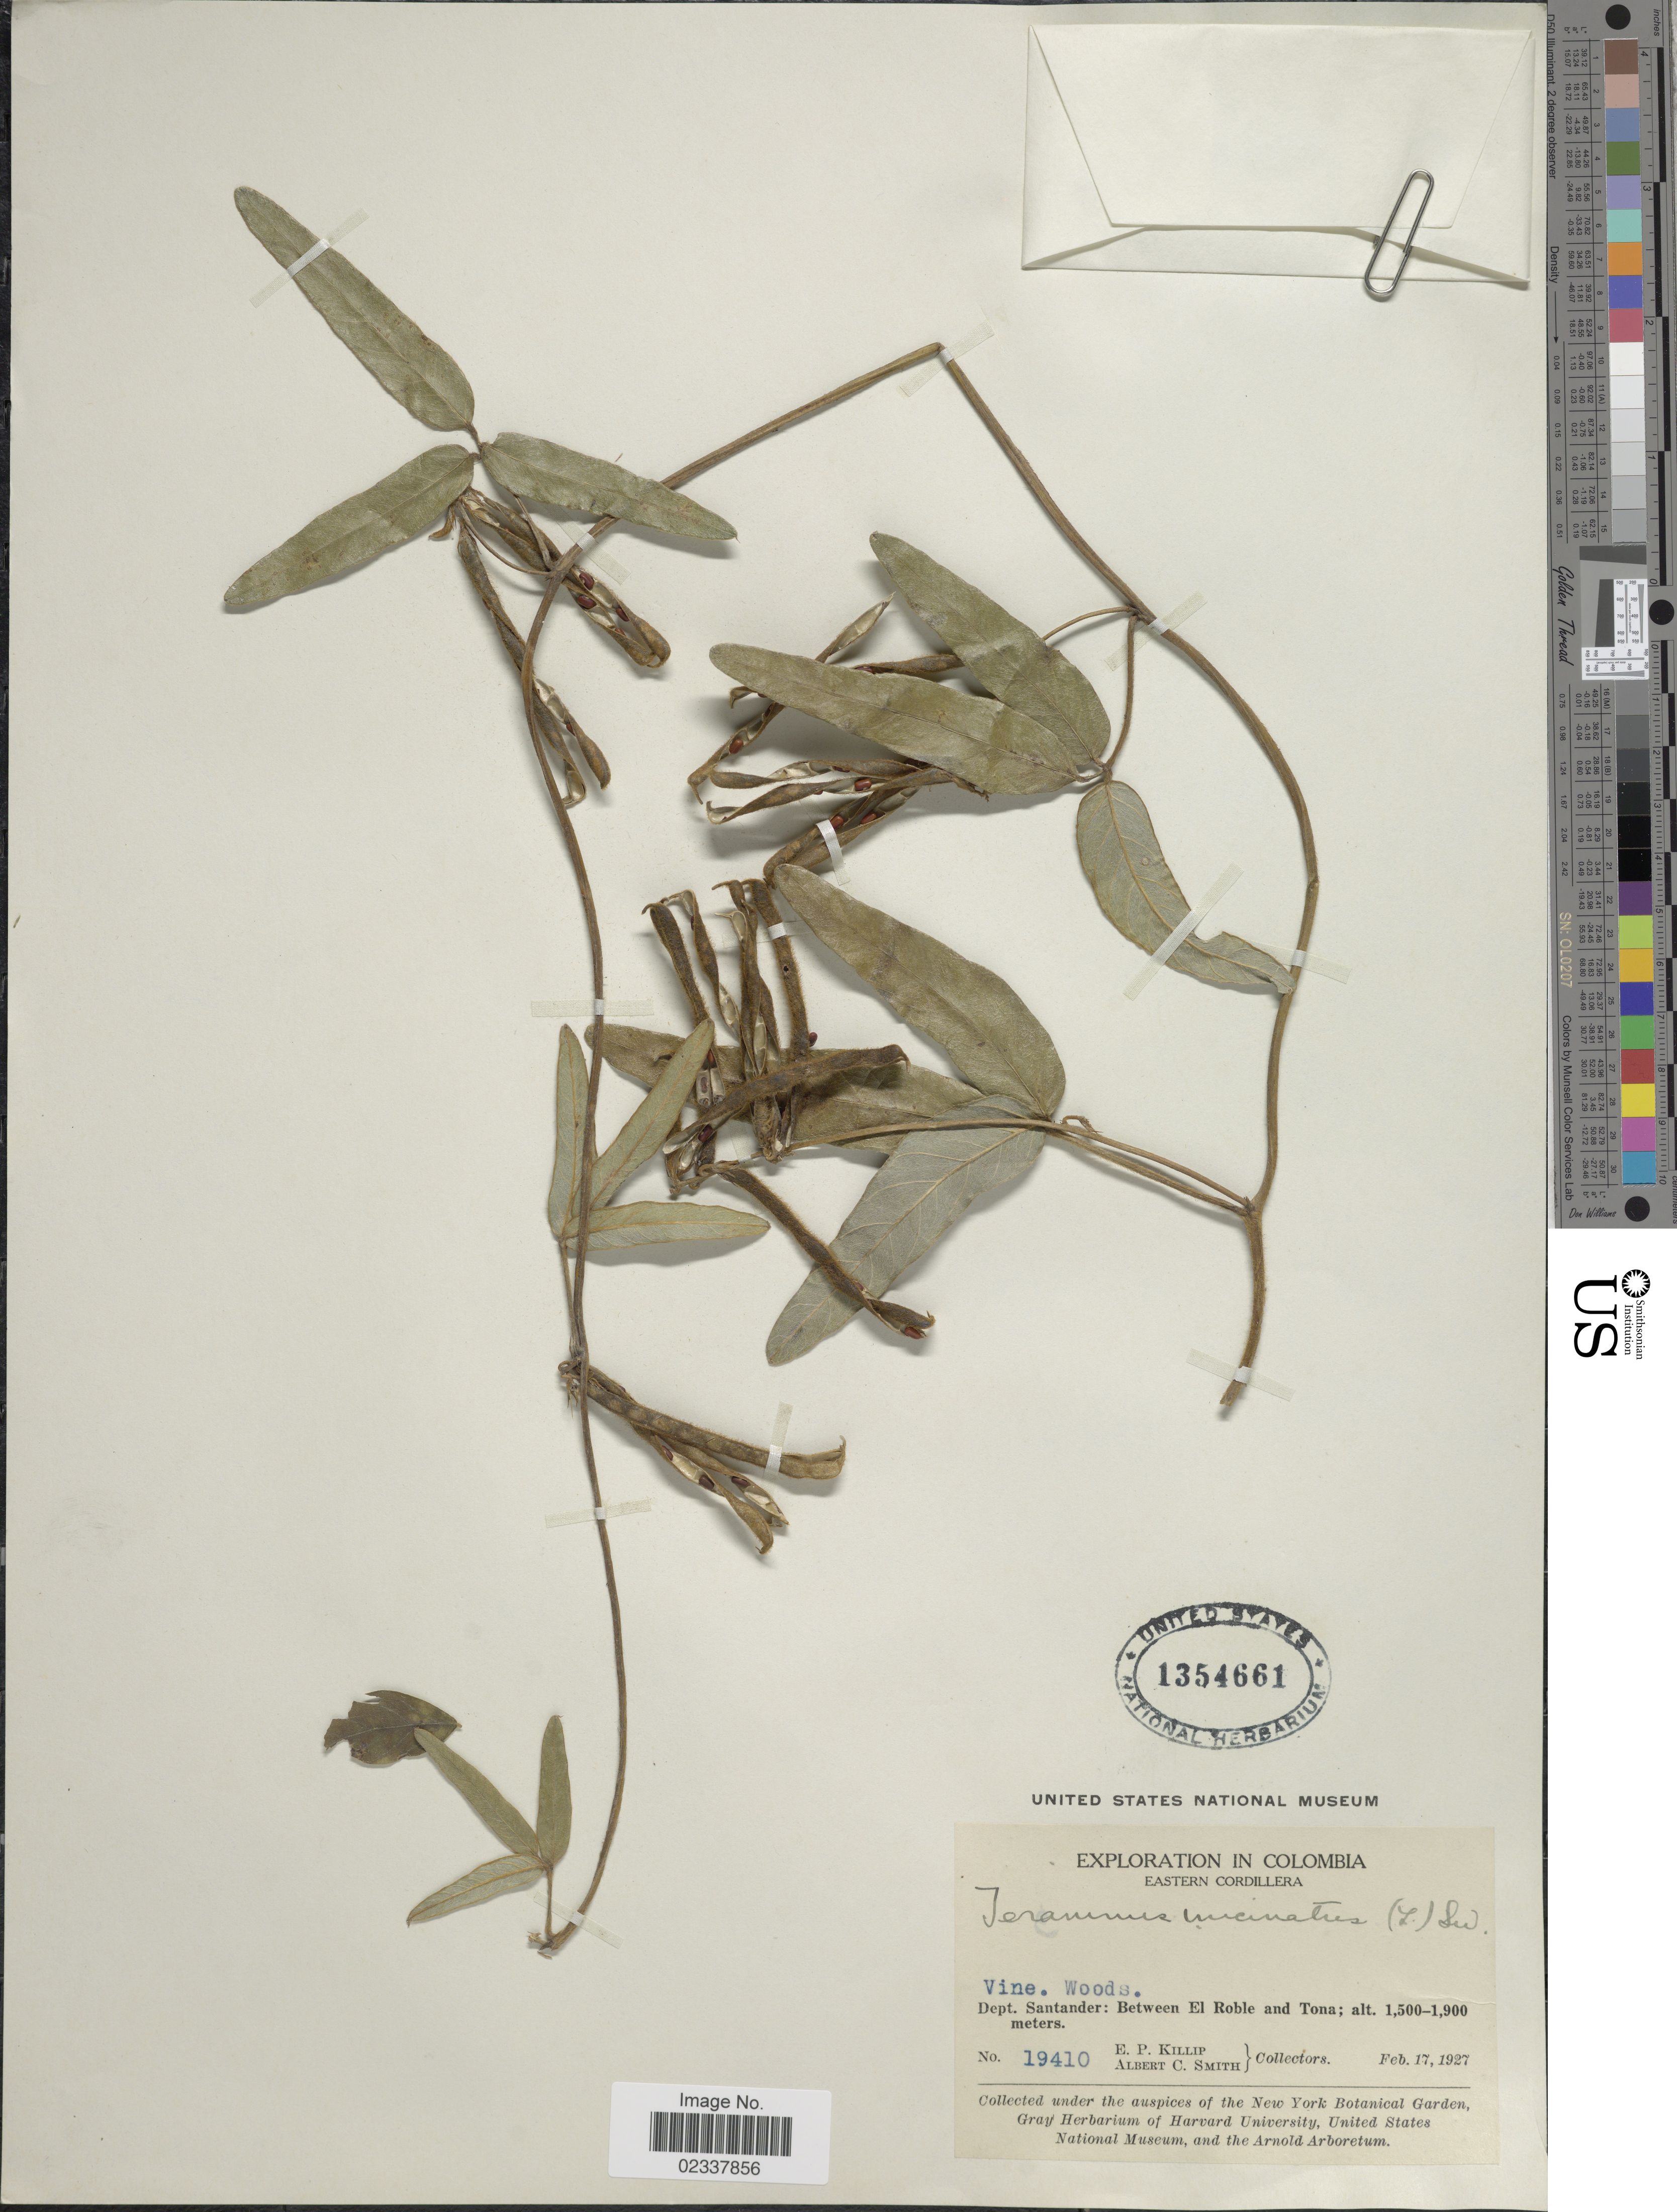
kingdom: Plantae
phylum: Tracheophyta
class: Magnoliopsida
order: Fabales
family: Fabaceae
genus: Teramnus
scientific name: Teramnus uncinatus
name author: (L.) Sw.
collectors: E. P. Killip & A. C. Smith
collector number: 19410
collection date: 1927-02-17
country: Colombia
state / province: Santander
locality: Eastern Cordillera, Dept. Santander: betwee El Roble and Tona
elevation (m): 1500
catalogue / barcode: US 1354661